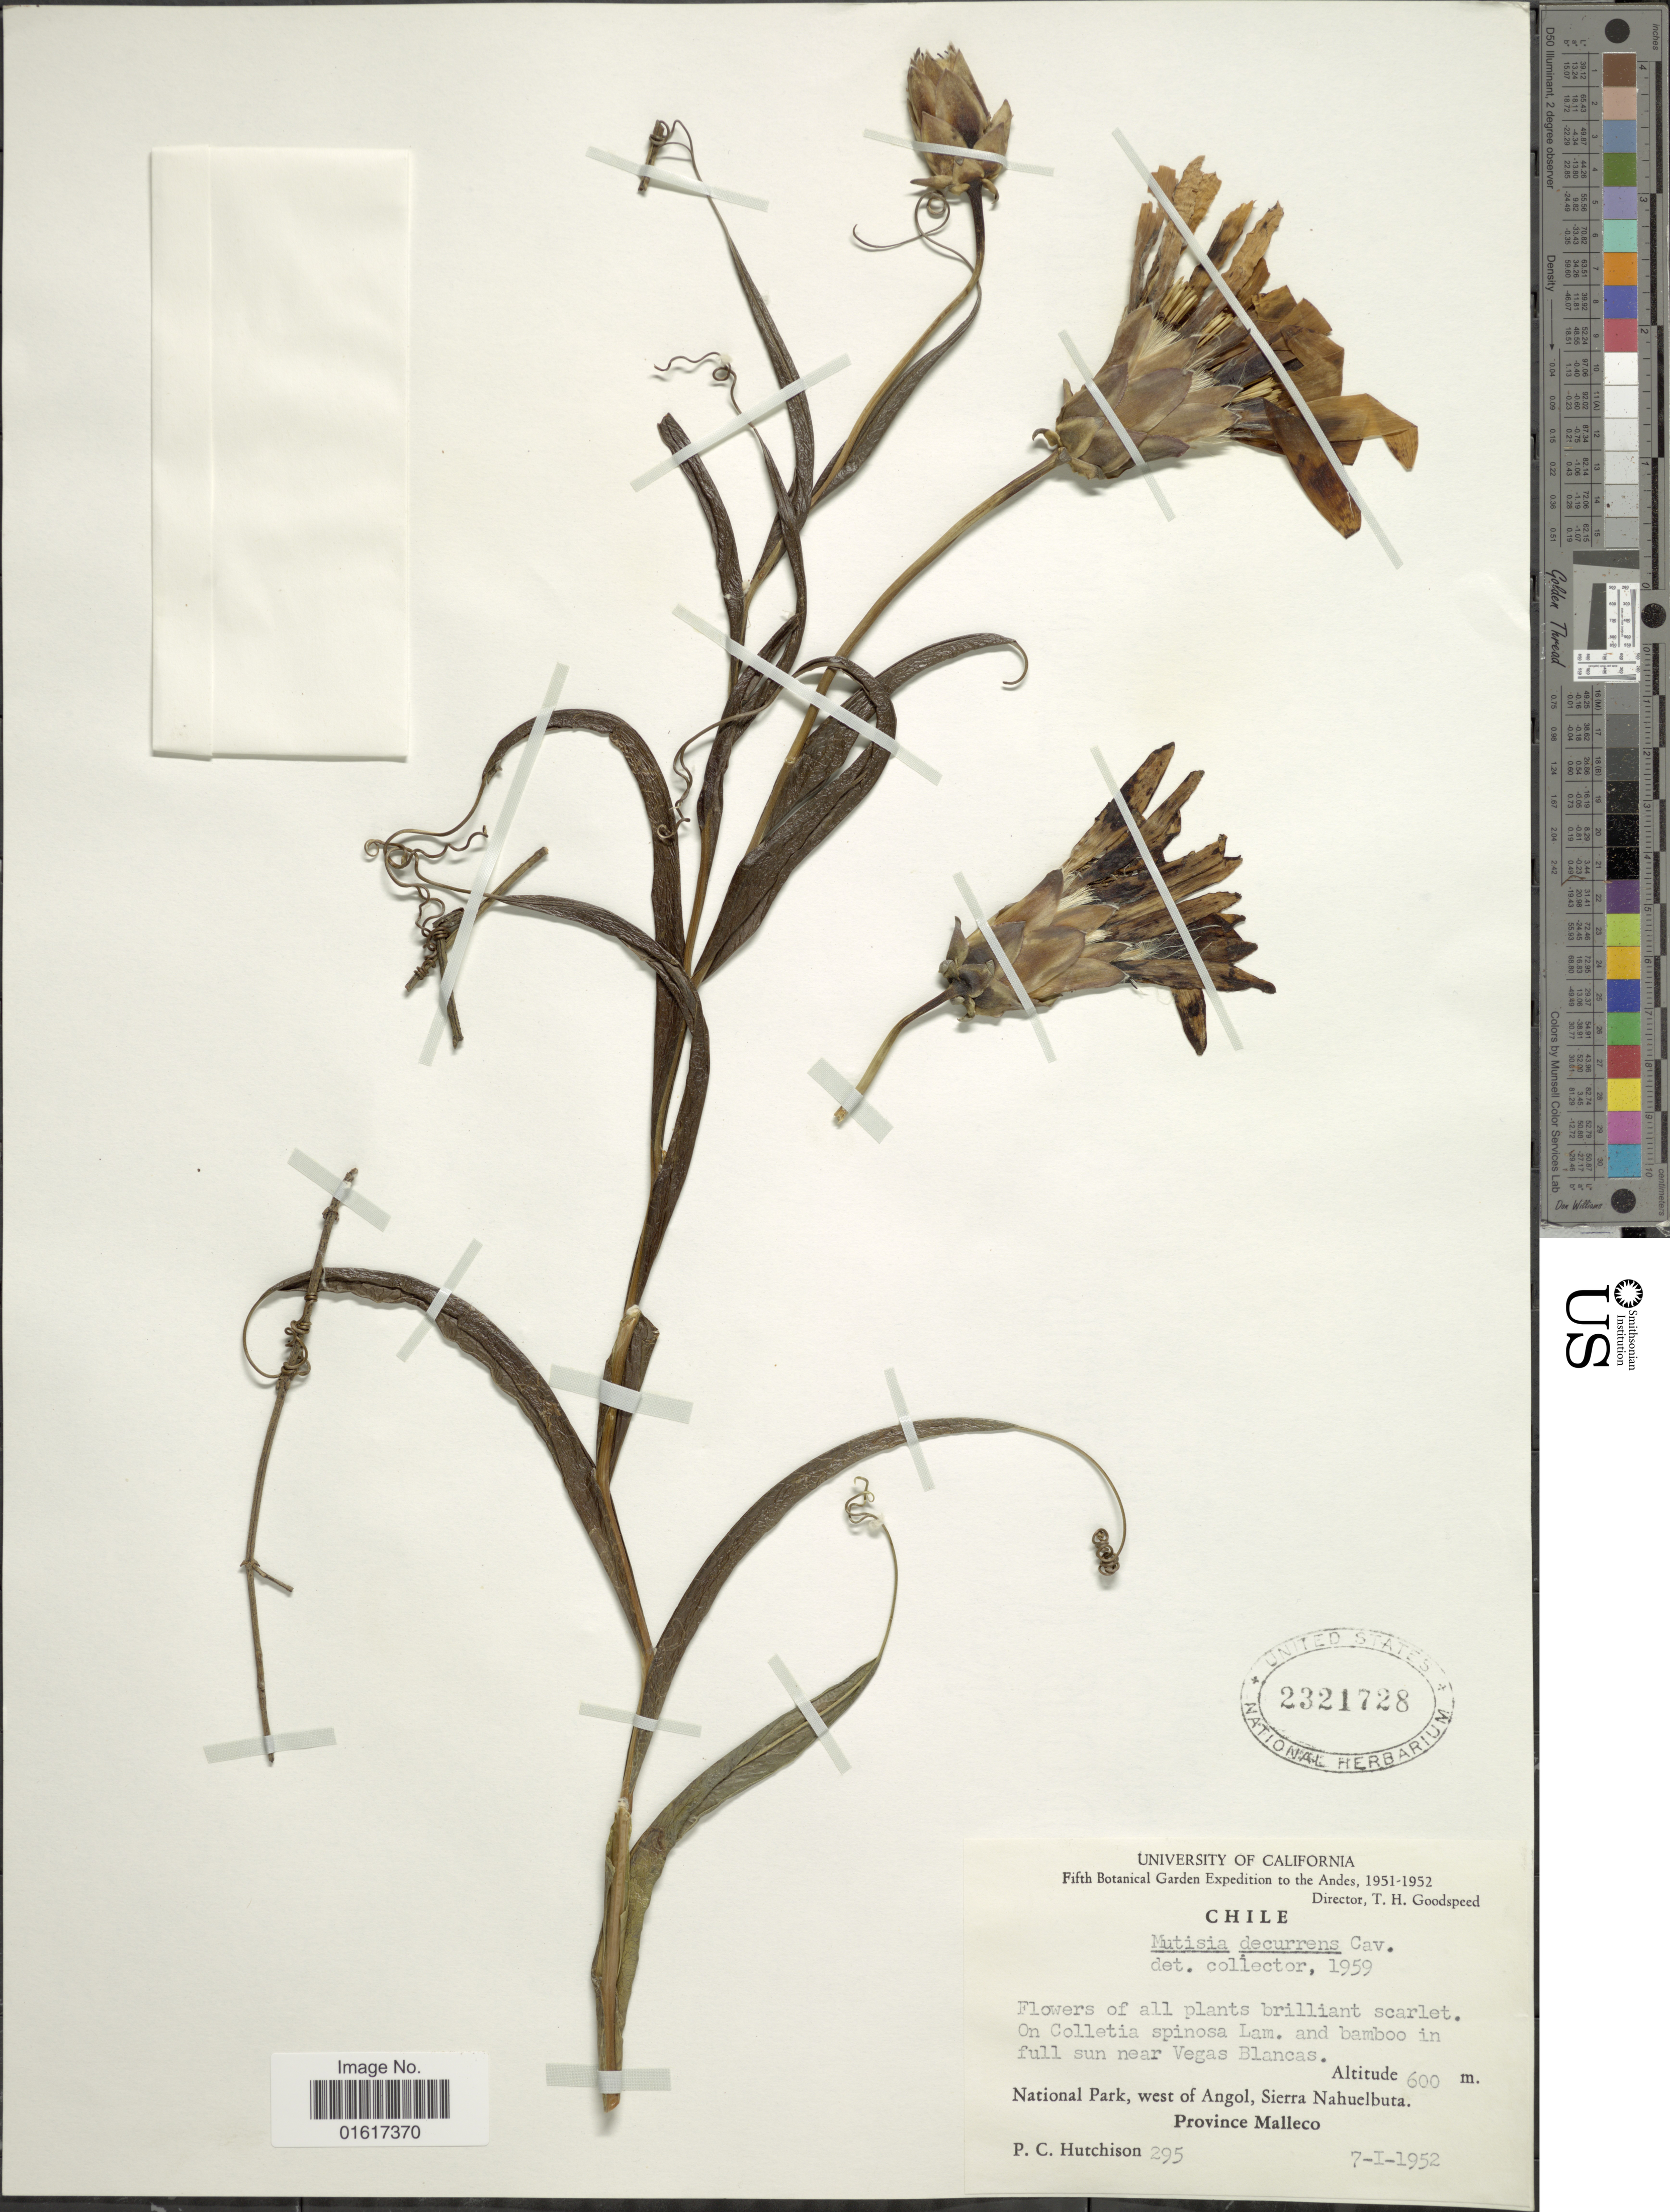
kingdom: Plantae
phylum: Tracheophyta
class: Magnoliopsida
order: Asterales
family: Asteraceae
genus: Mutisia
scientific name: Mutisia decurrens var. decurrens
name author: Cav.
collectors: P. C. Hutchison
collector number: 295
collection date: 1952-01-07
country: Chile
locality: Andes. National Park, west of Angol, Sierra Nahuelbuta. Province of Malleco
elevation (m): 600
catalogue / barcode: US 2321728